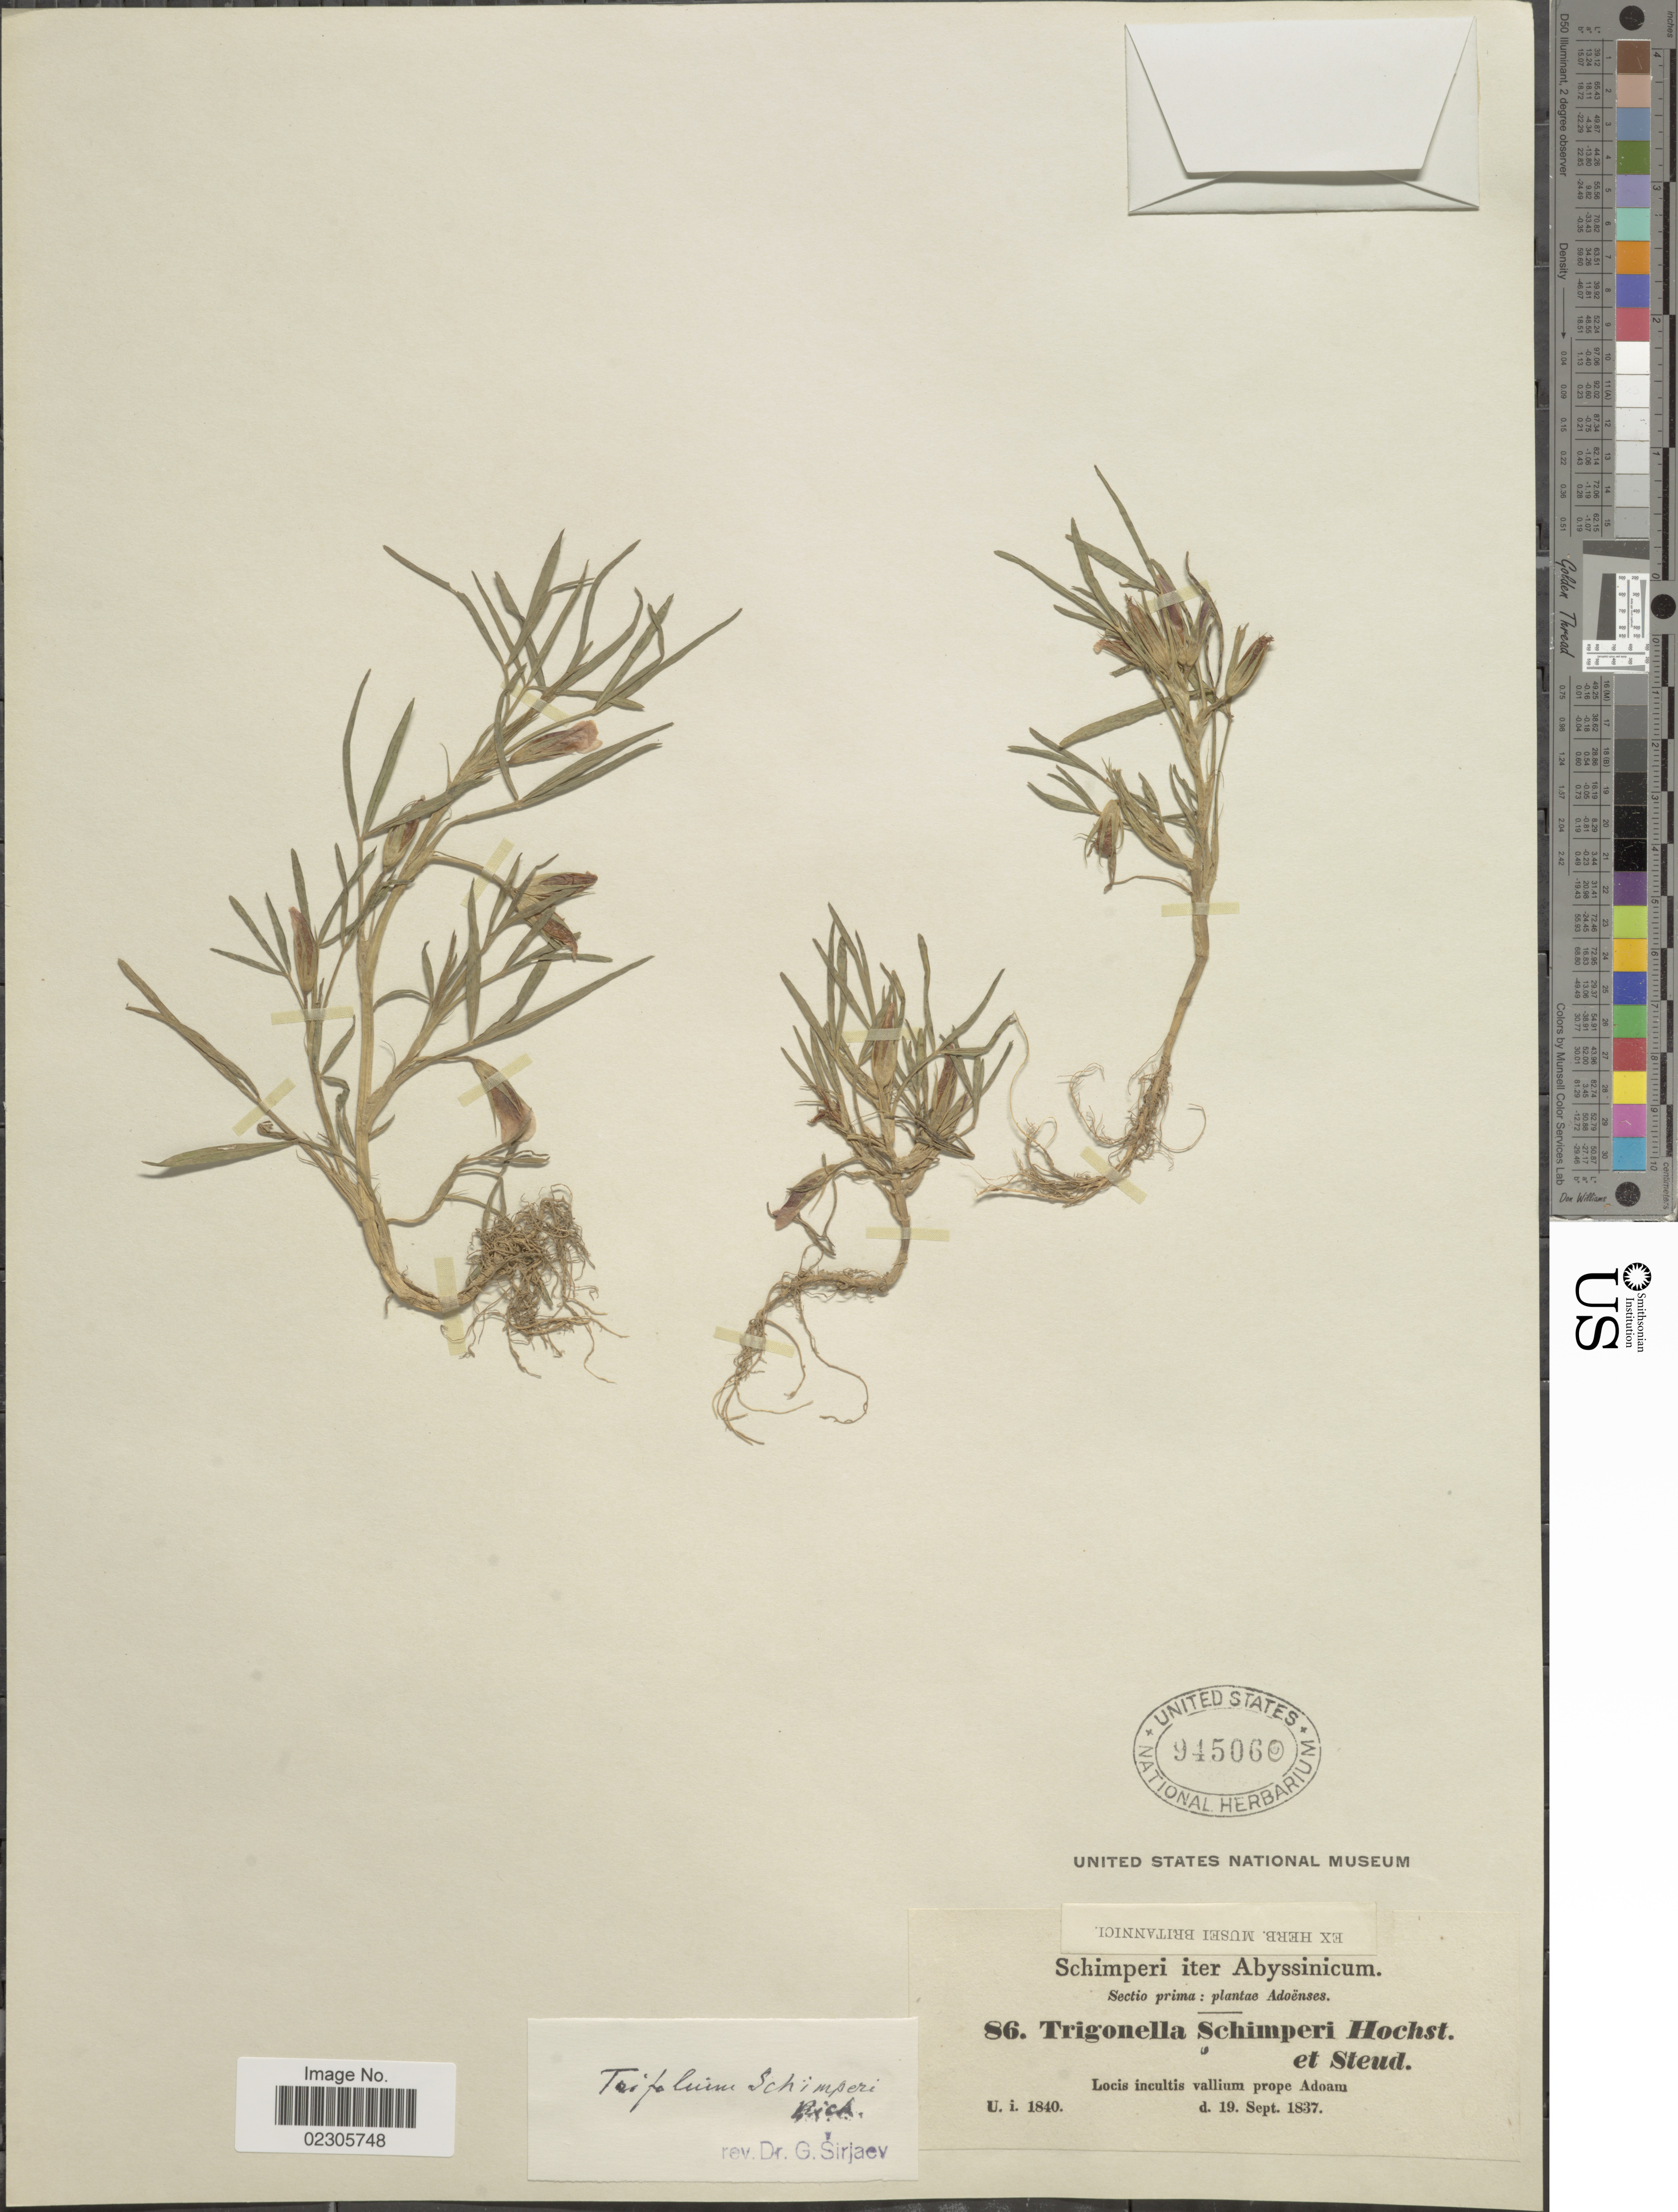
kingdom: Plantae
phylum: Tracheophyta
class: Magnoliopsida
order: Fabales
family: Fabaceae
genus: Trifolium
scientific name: Trifolium schimperi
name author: A. Rich.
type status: Isosyntype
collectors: -. Schimper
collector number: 86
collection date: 1837-09-19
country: Eritrea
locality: Abyssinicum, Locis incultis vallium prope Adoam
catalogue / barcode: US 945060